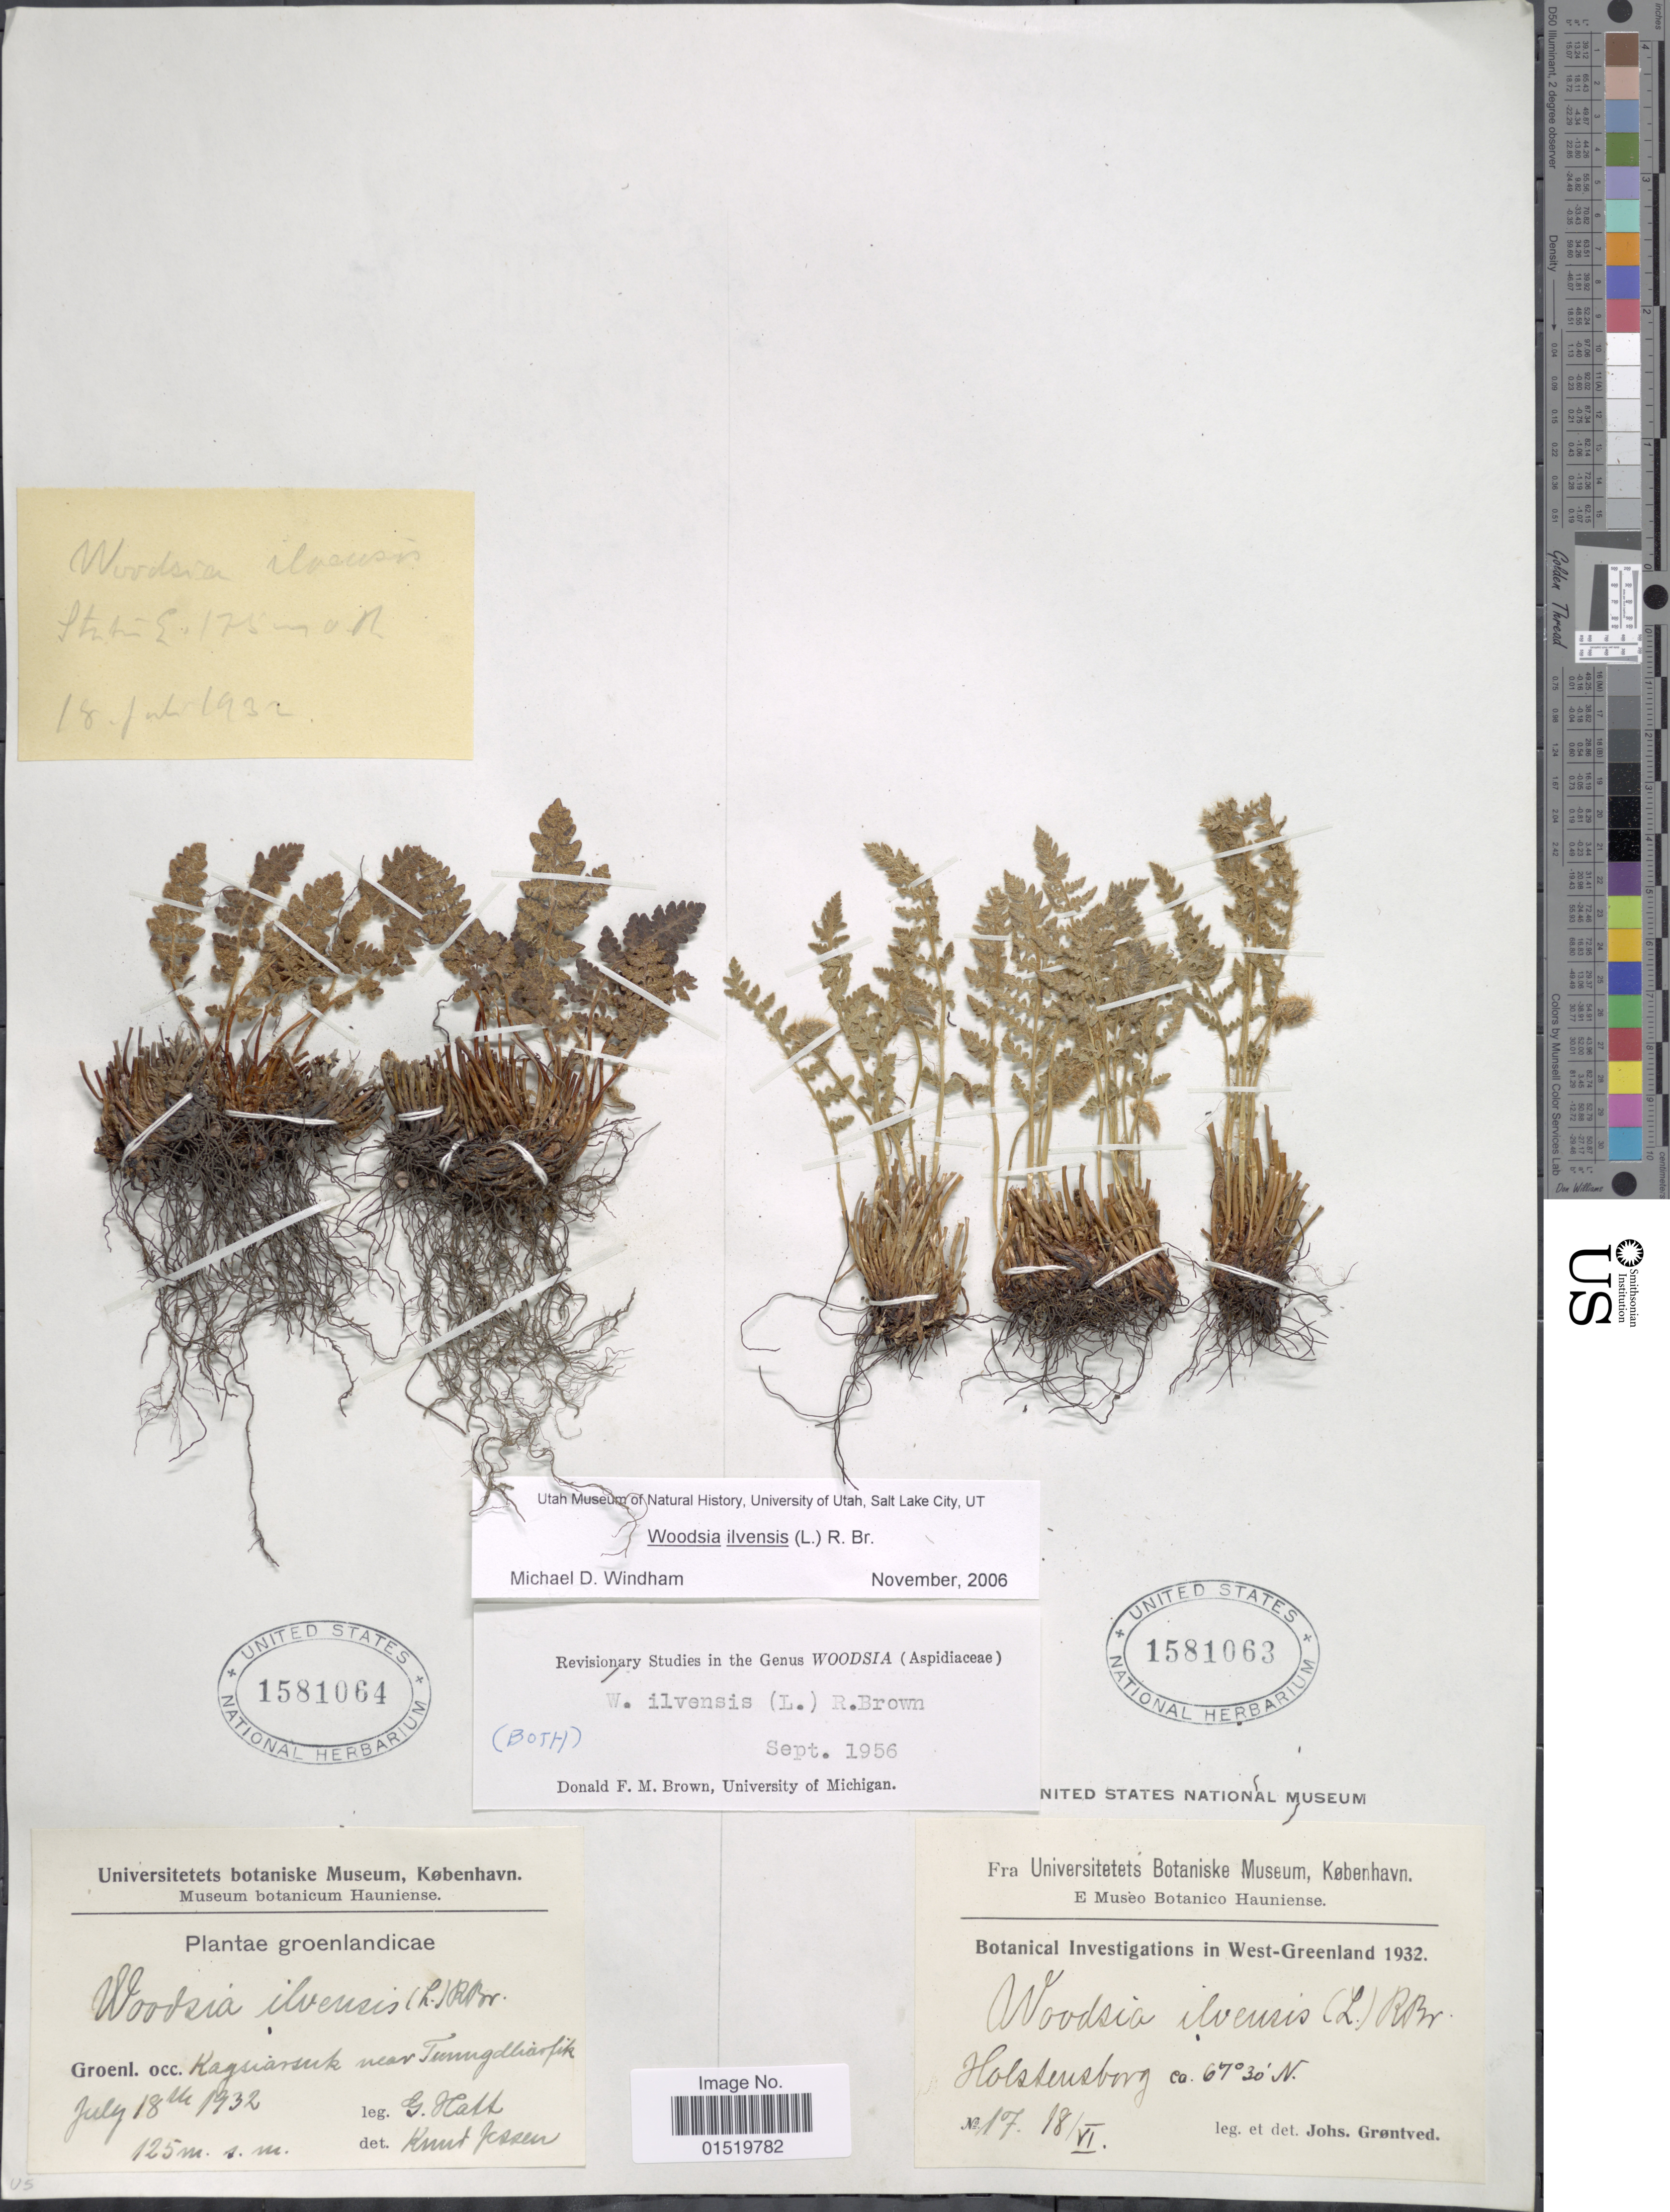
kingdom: Plantae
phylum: Tracheophyta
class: Polypodiopsida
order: Polypodiales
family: Woodsiaceae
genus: Woodsia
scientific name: Woodsia ilvensis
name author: (L.) R. Br.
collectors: G. Hatt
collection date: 1932-07-18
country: Greenland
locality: Groenl occ. Kagsiarsuk near Tunugdliarfik.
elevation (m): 1250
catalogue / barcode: US 1581064-2